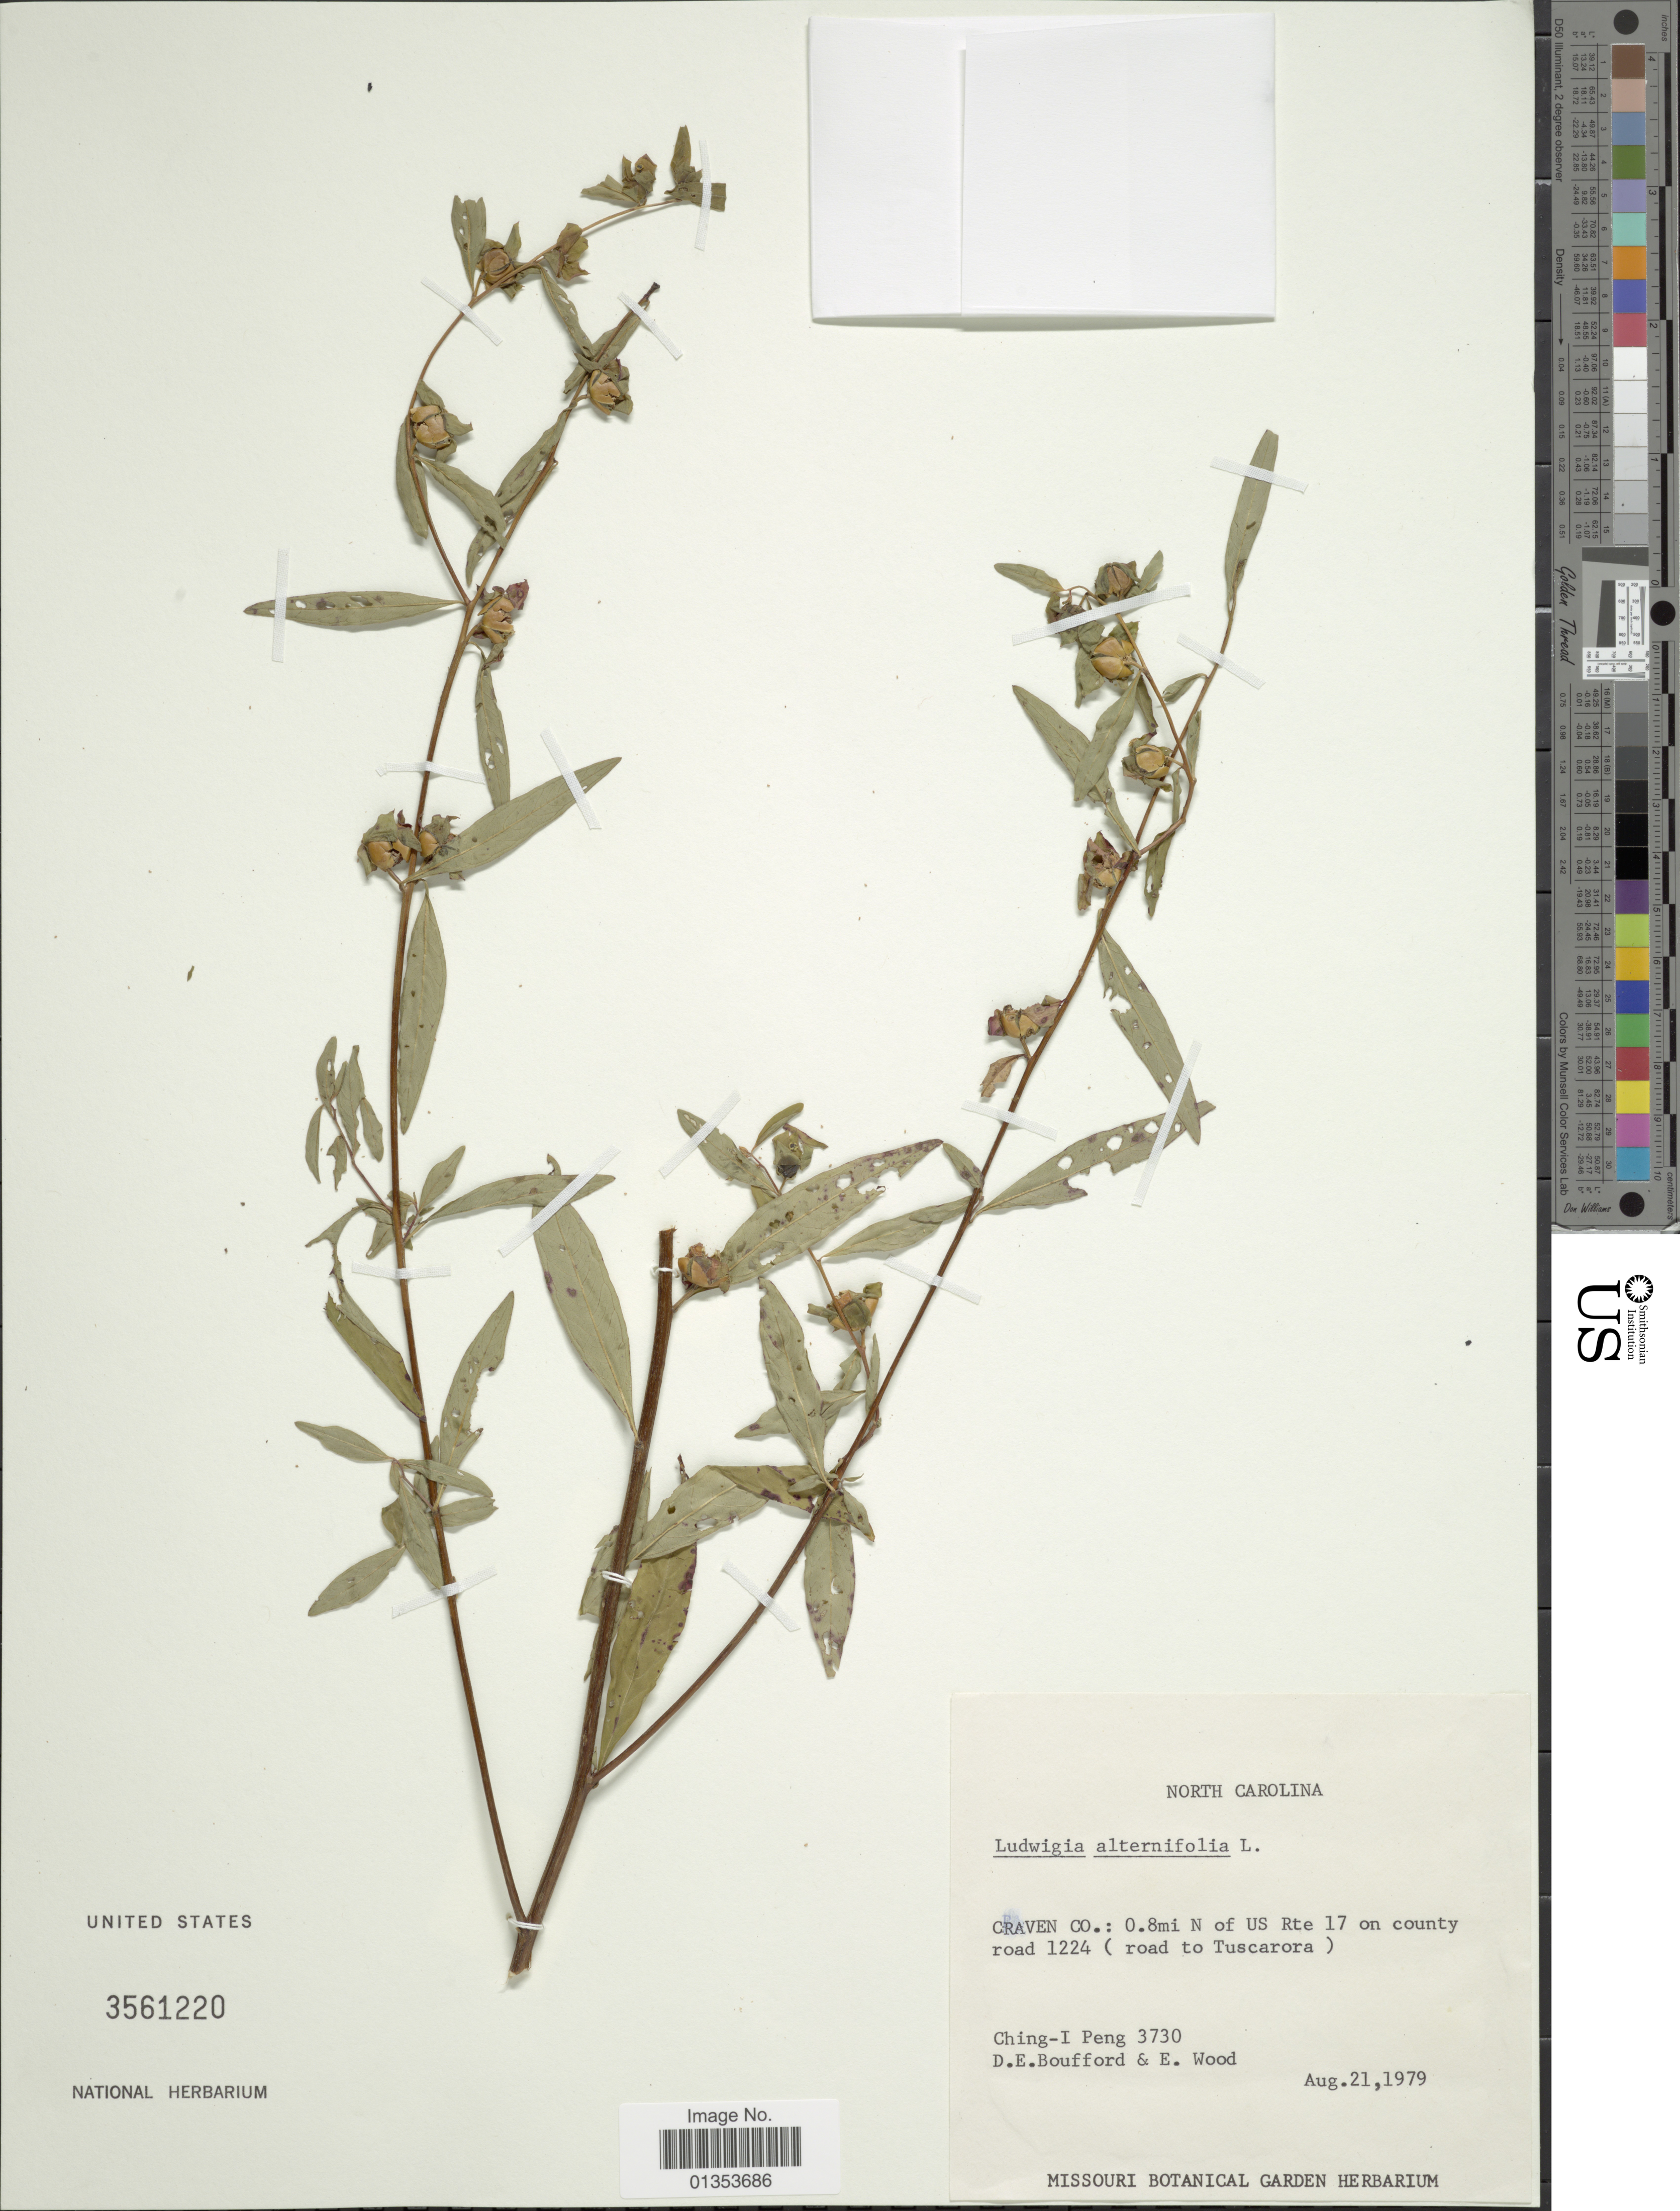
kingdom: Plantae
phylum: Tracheophyta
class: Magnoliopsida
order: Myrtales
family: Onagraceae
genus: Ludwigia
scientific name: Ludwigia alternifolia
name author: L.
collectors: C.-I Peng, D. E. Boufford & E. Wood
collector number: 3730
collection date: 1979-08-21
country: United States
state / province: North Carolina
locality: Craven Co.: 0.8mi N of US Rte 17 on county road 1224 ( road to Tuscarora)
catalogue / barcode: US 3561220